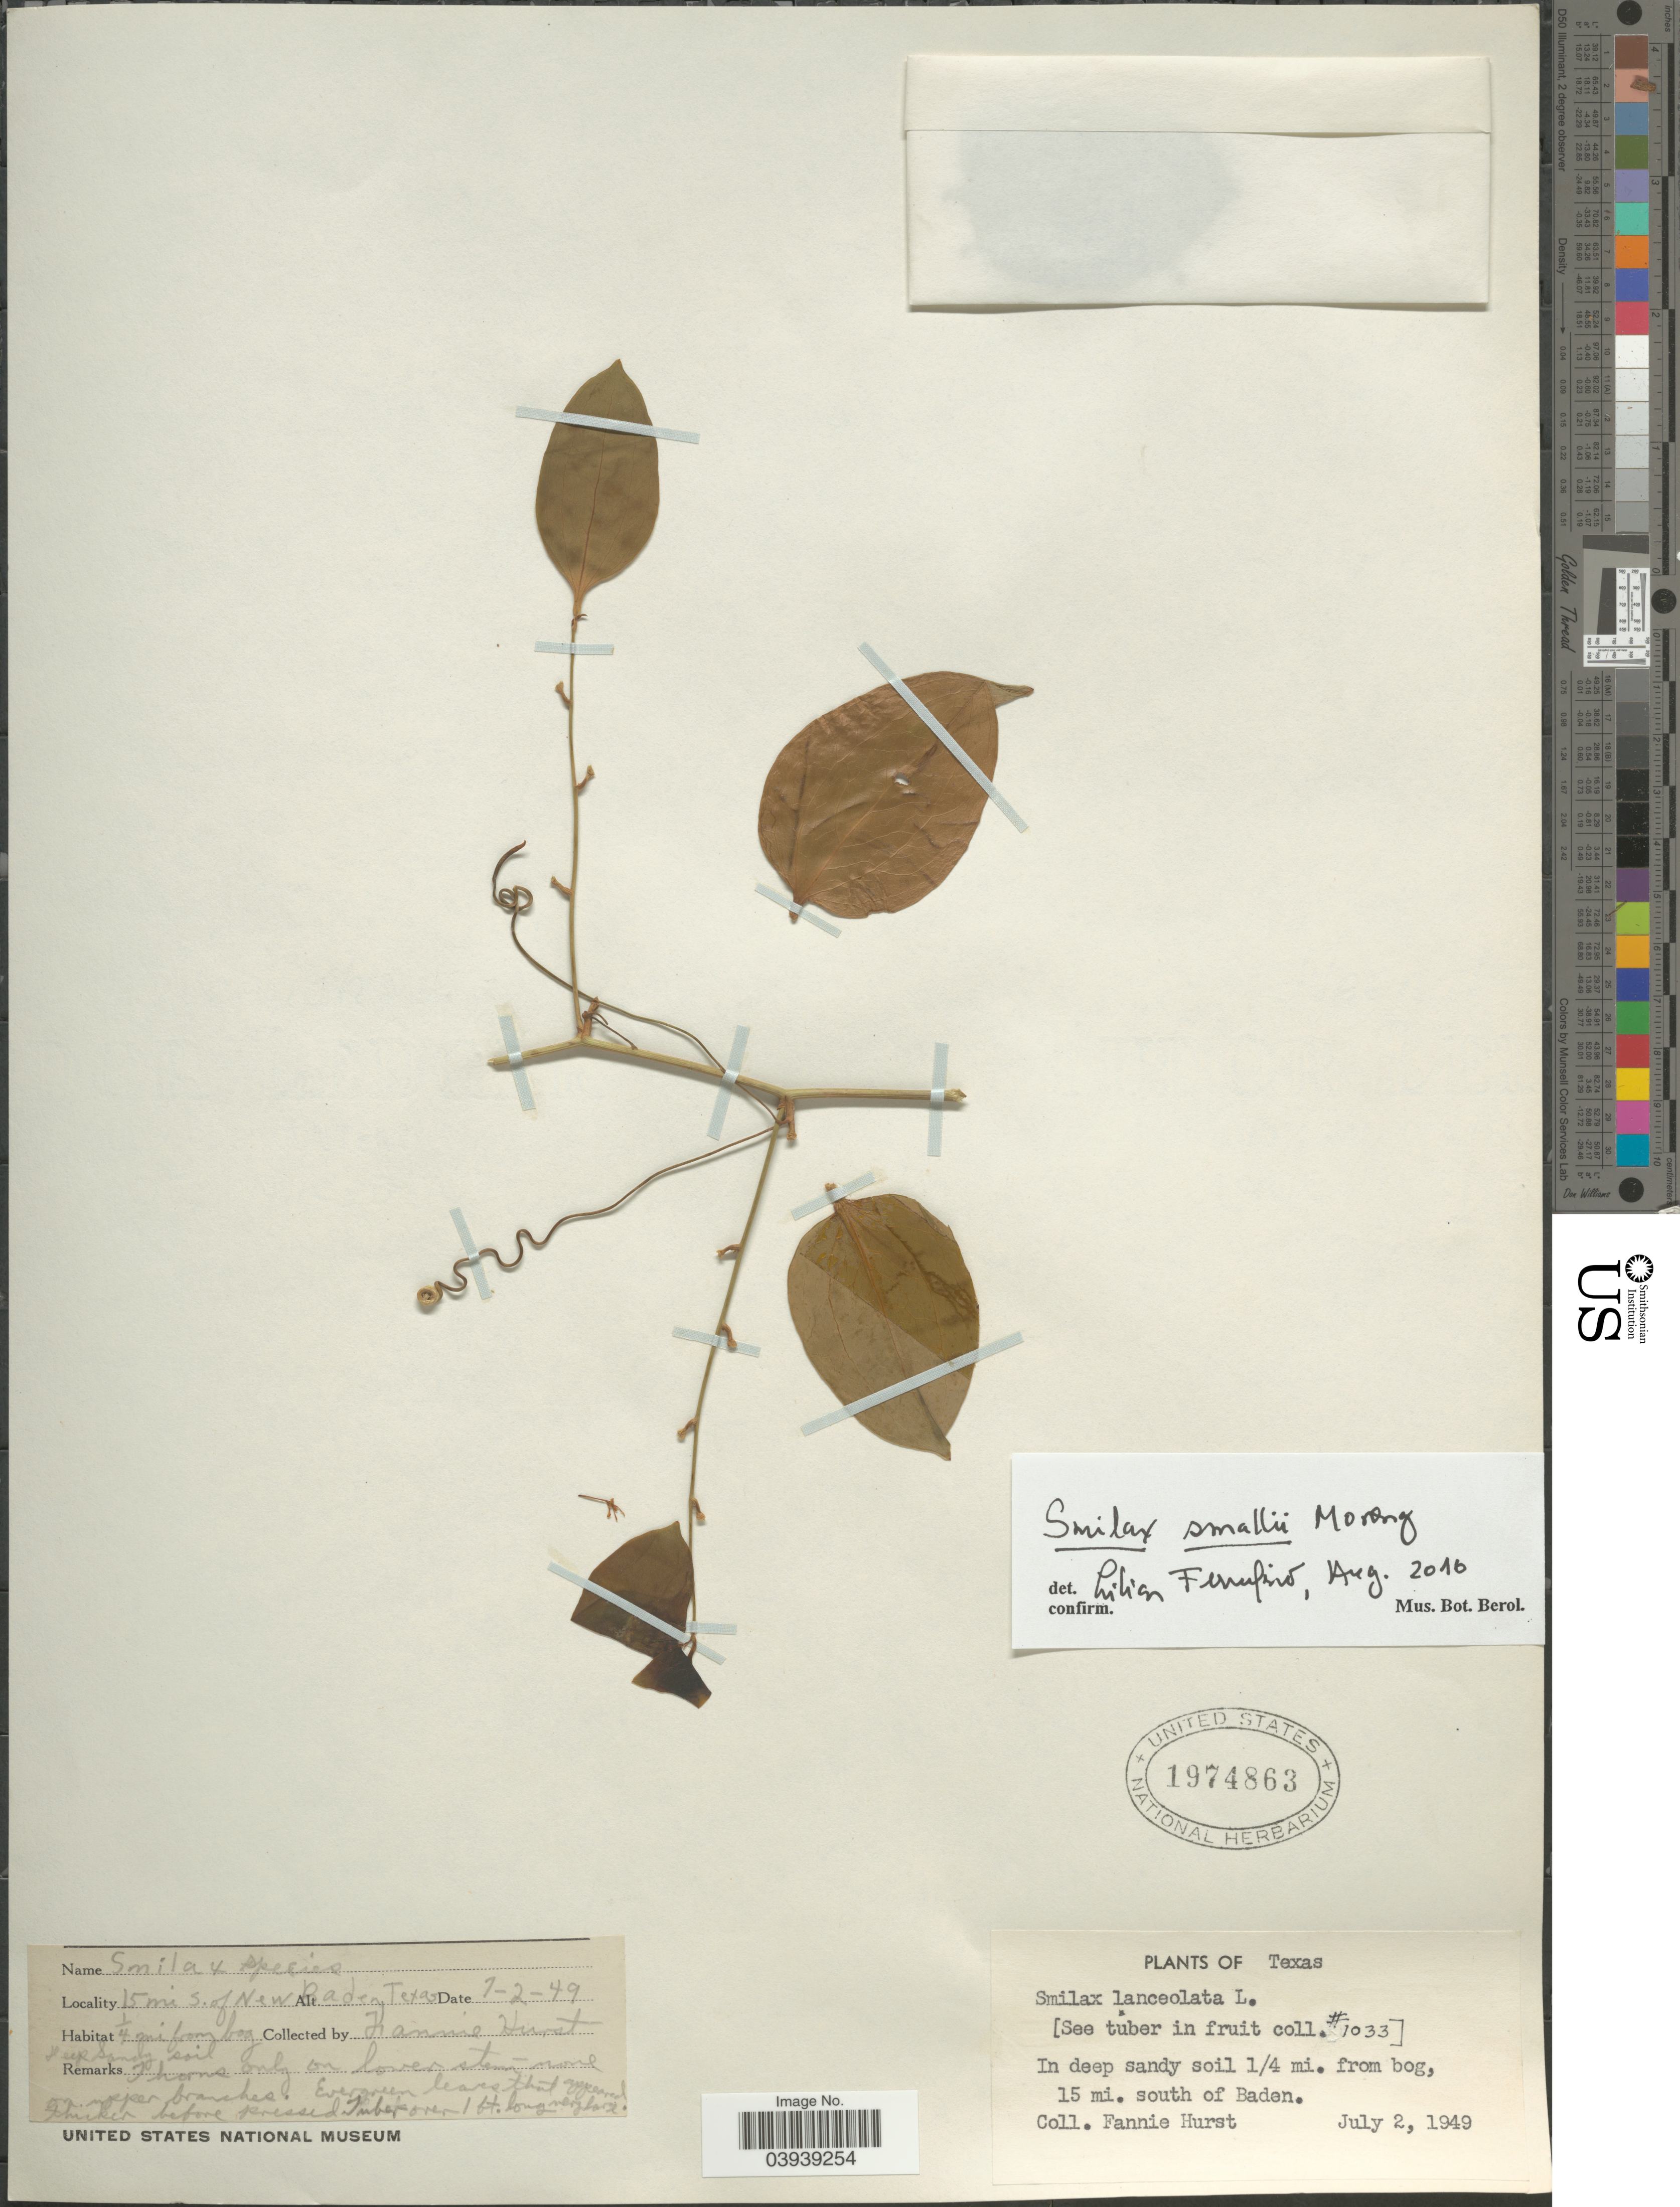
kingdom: Plantae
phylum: Tracheophyta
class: Liliopsida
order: Liliales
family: Smilacaceae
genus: Smilax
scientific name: Smilax smallii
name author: Morong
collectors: F. Hurst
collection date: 1949-07-02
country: United States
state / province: Texas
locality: In deep sandy soil ¼ mi. from bog, 15 mi. south of New Baden.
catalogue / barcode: US 1974863